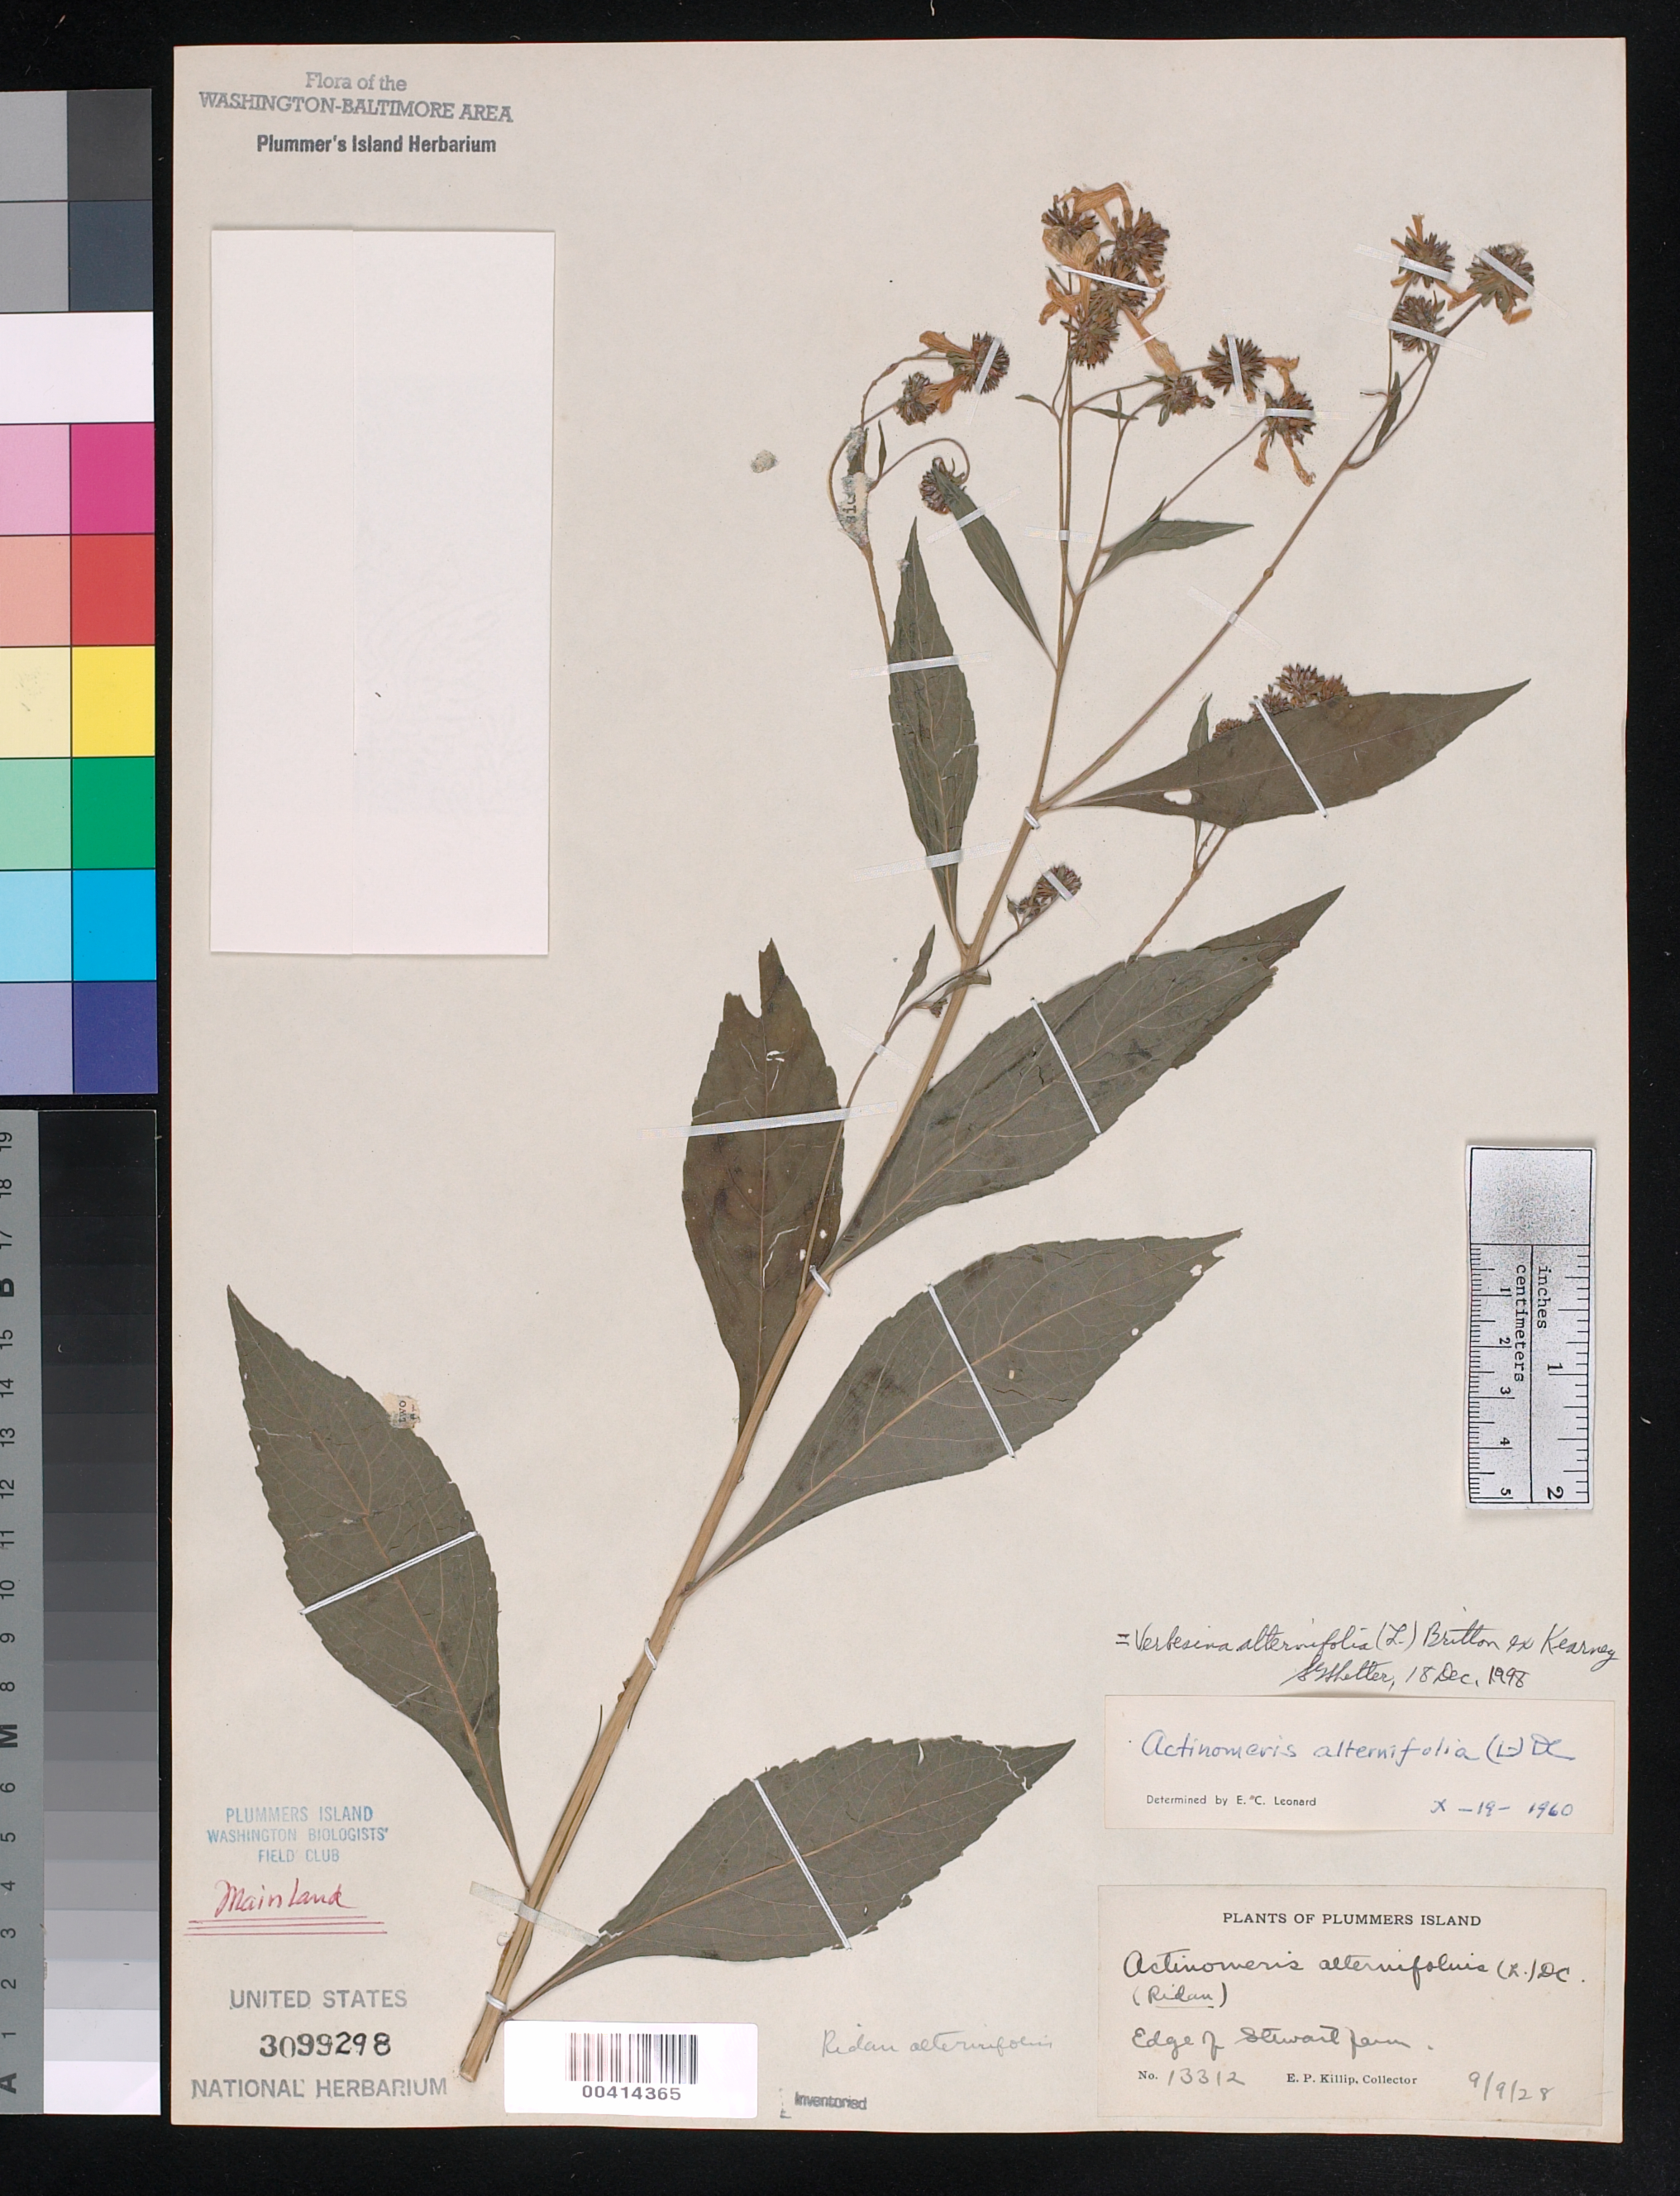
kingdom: Plantae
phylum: Tracheophyta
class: Magnoliopsida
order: Asterales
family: Asteraceae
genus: Verbesina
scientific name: Verbesina alternifolia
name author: (L.) Britton ex Kearney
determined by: Shetler, Stanwyn G., (US), NMNH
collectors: E. P. Killip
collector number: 13312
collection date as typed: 09 Sep 1928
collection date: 1928-09-09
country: United States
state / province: Maryland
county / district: Montgomery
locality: Plummer's Island; mainland, edge of Stewart Farm C. & O. Canal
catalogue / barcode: US 3099298